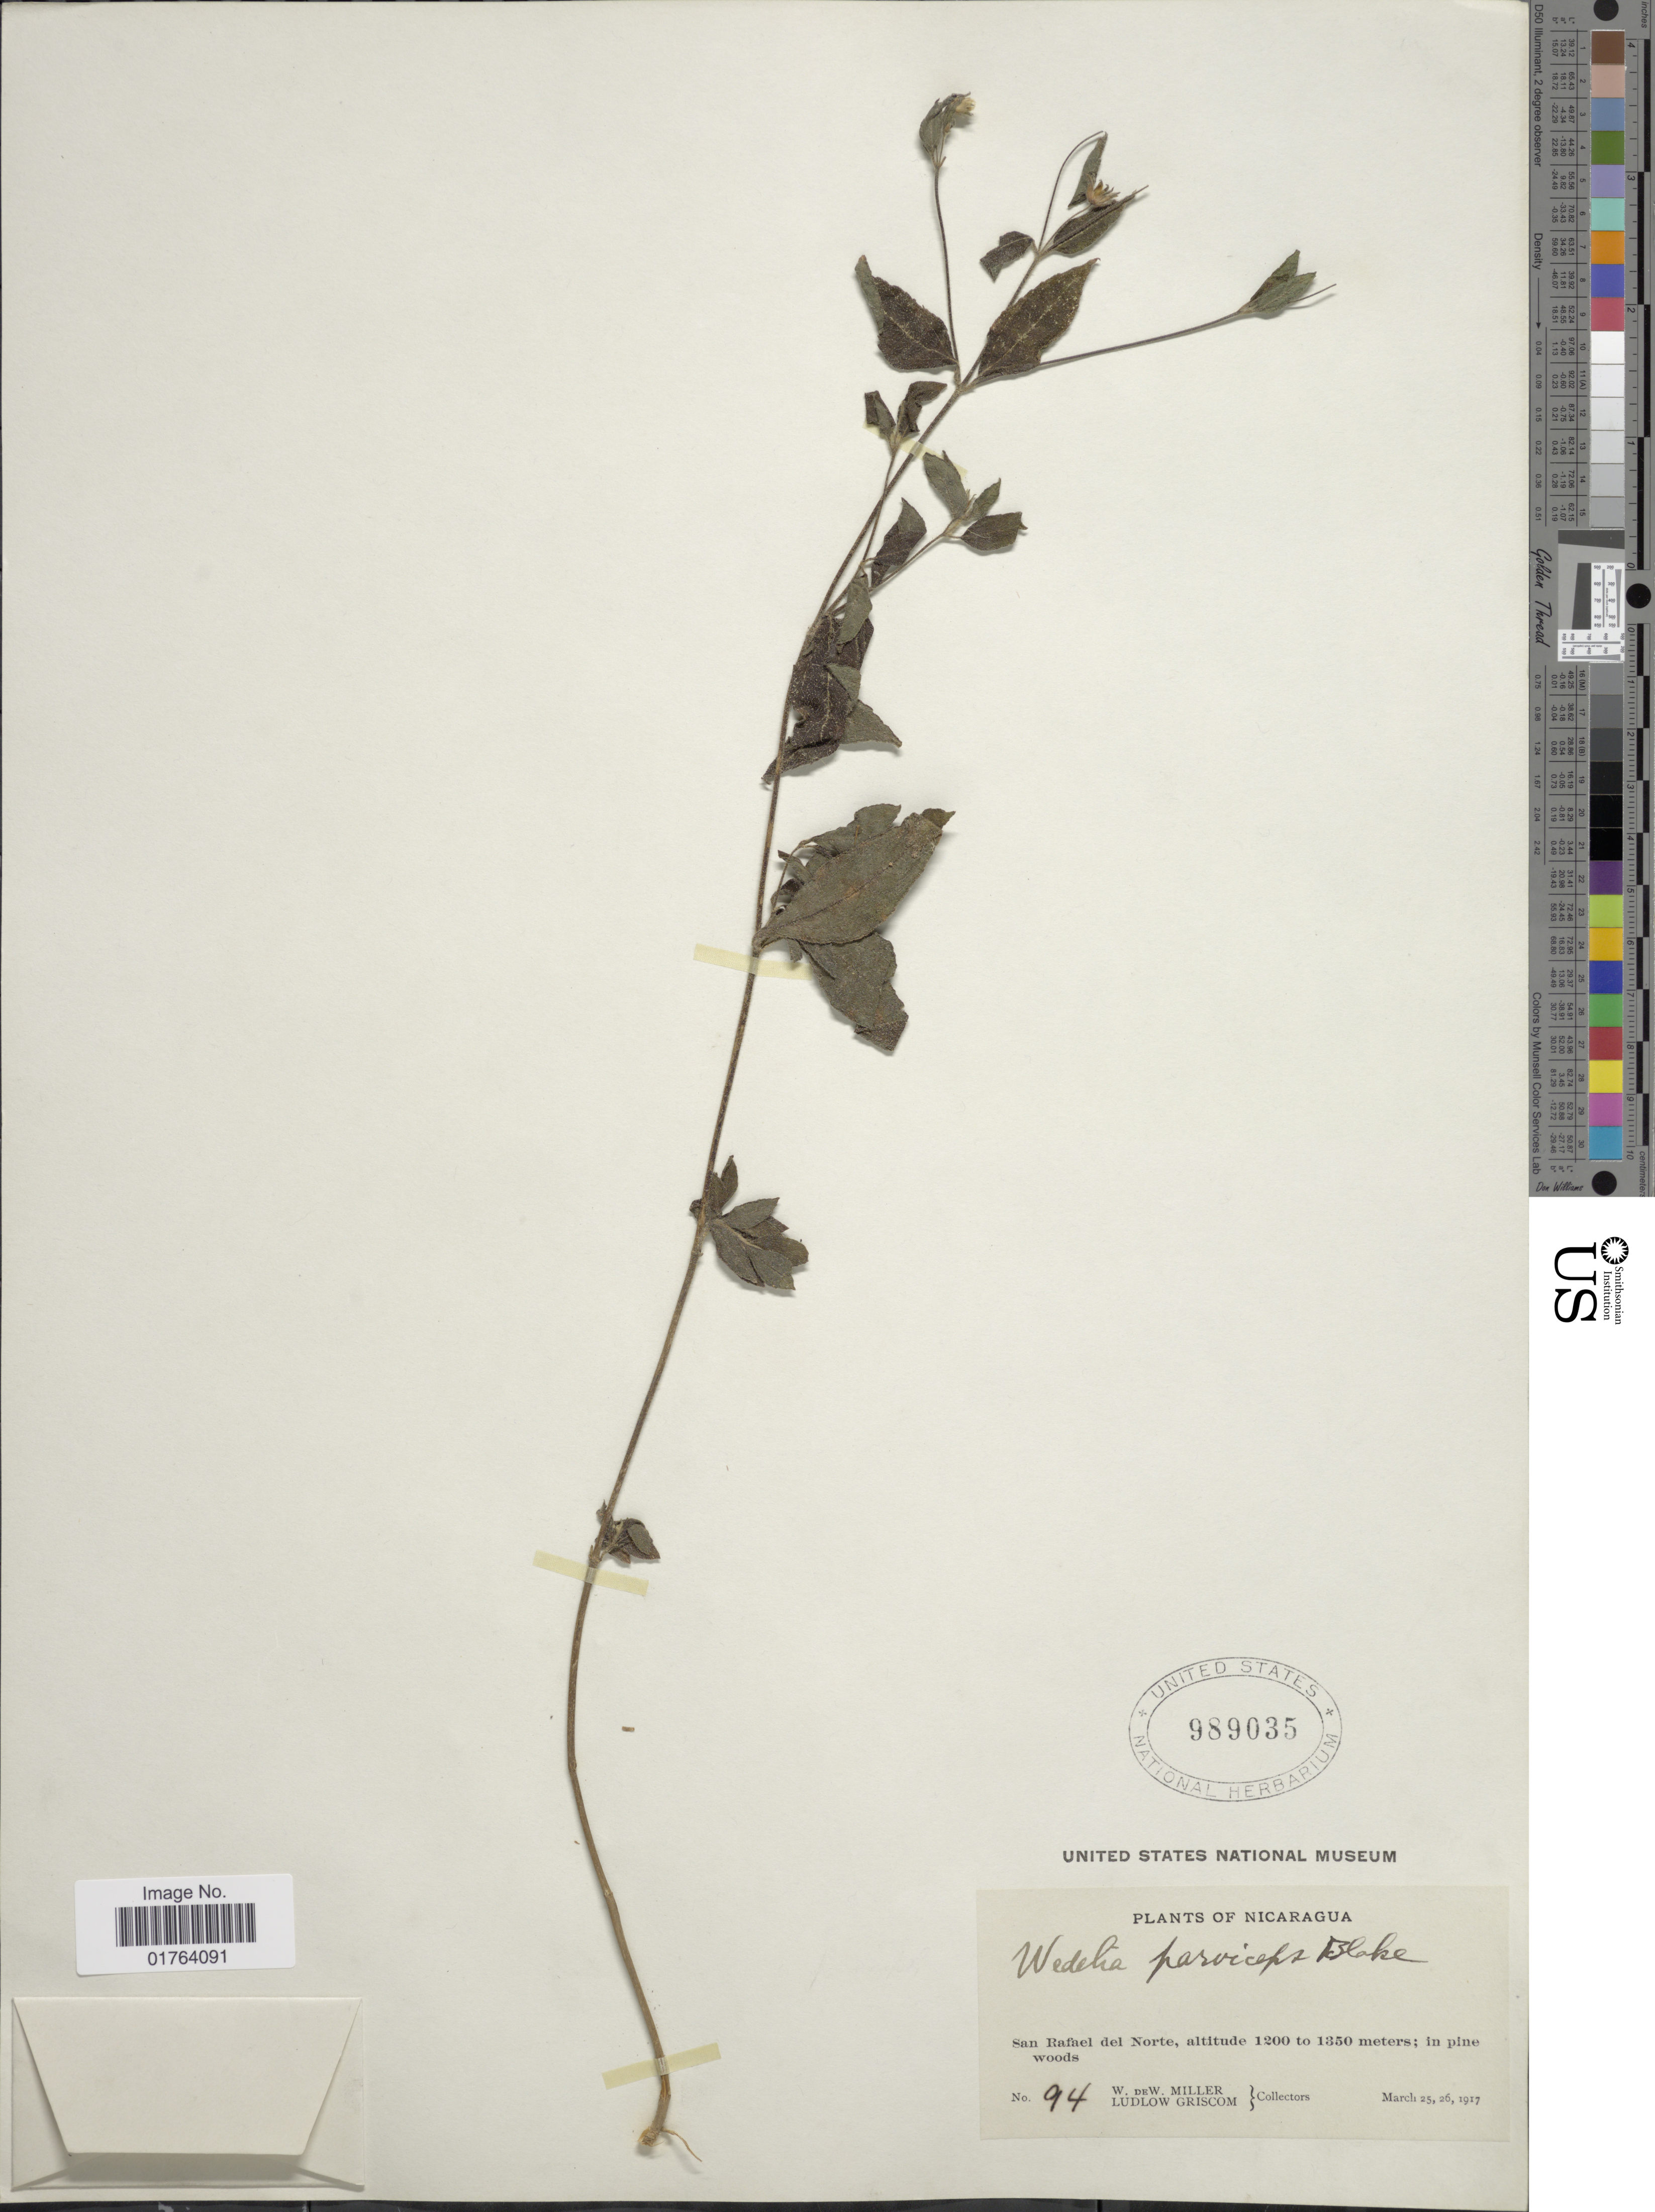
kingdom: Plantae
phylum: Tracheophyta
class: Magnoliopsida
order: Asterales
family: Asteraceae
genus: Wedelia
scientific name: Wedelia acapulcensis var. parviceps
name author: (S.F. Blake) Strother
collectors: W. D. Miller & L. Griscom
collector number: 94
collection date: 1917-03-25/1917-03-26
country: Nicaragua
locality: San Rafael del Norte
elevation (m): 1200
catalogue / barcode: US 989035